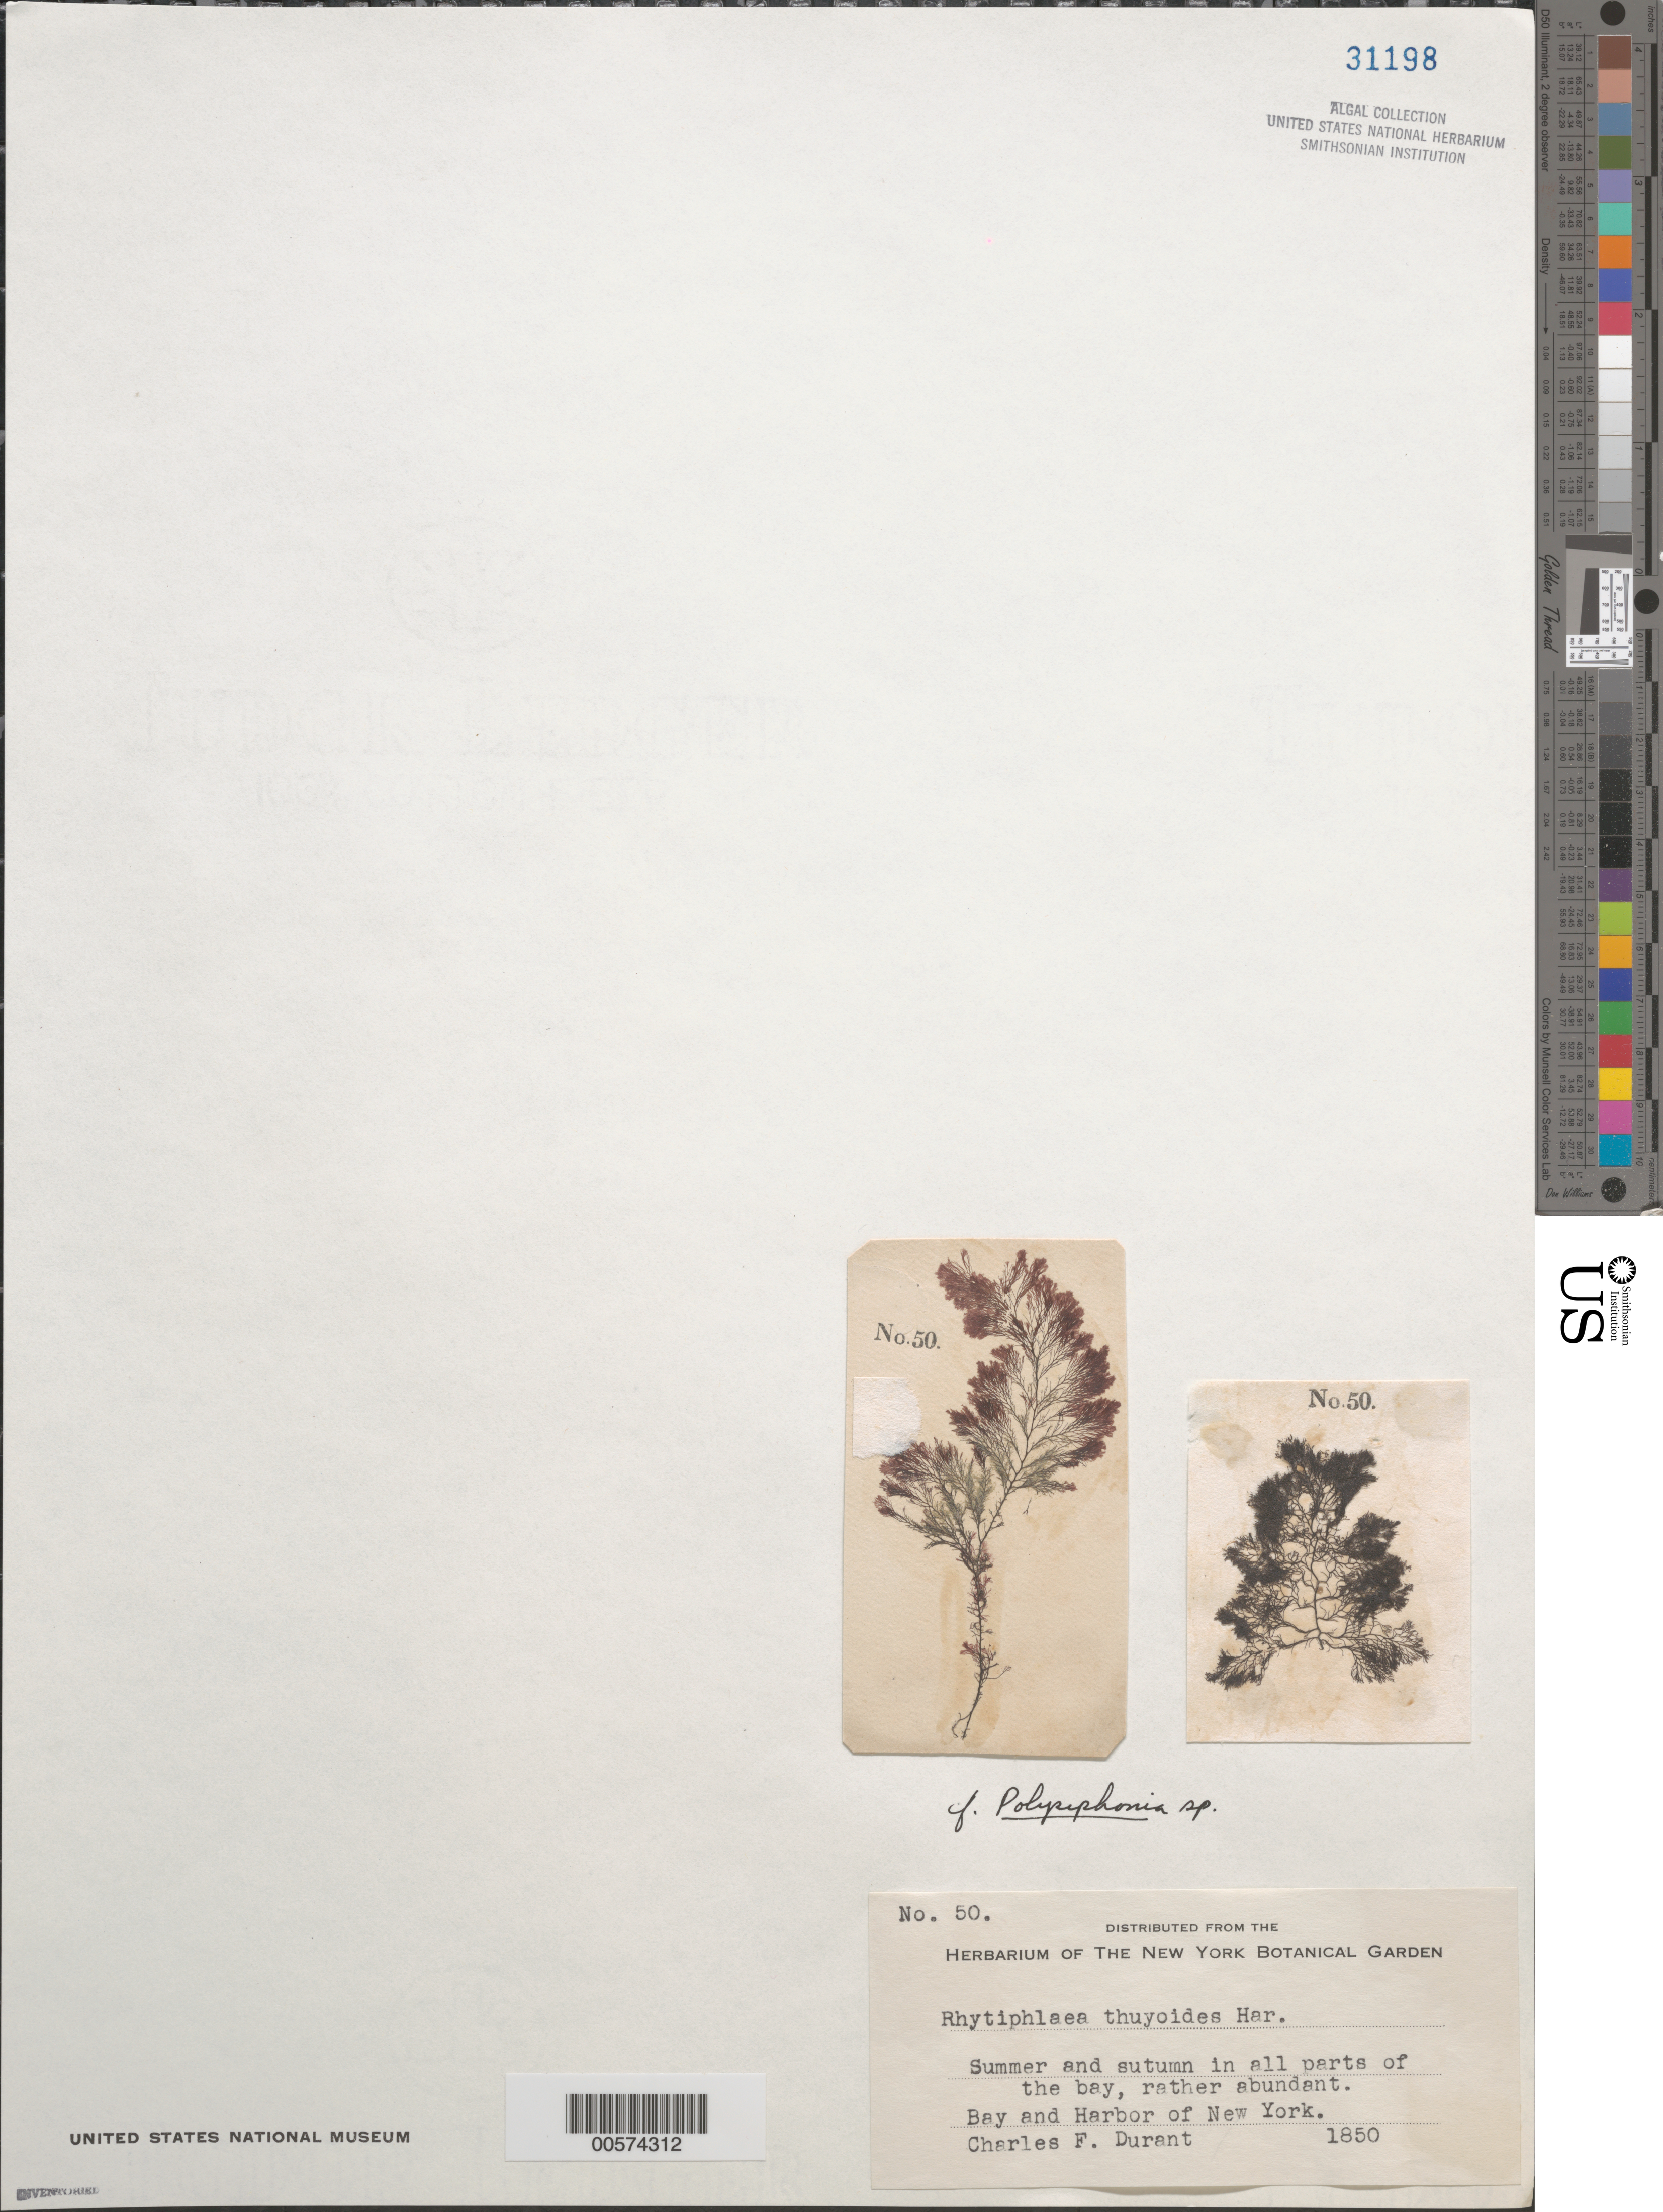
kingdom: Plantae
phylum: Rhodophyta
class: Florideophyceae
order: Ceramiales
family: Rhodomelaceae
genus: Polysiphonia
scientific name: Polysiphonia sp.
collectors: C. Durant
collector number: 50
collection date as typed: Sum 1850 AND -- Fal 1850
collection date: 1850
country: United States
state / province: New York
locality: New York Bay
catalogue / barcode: US 31198